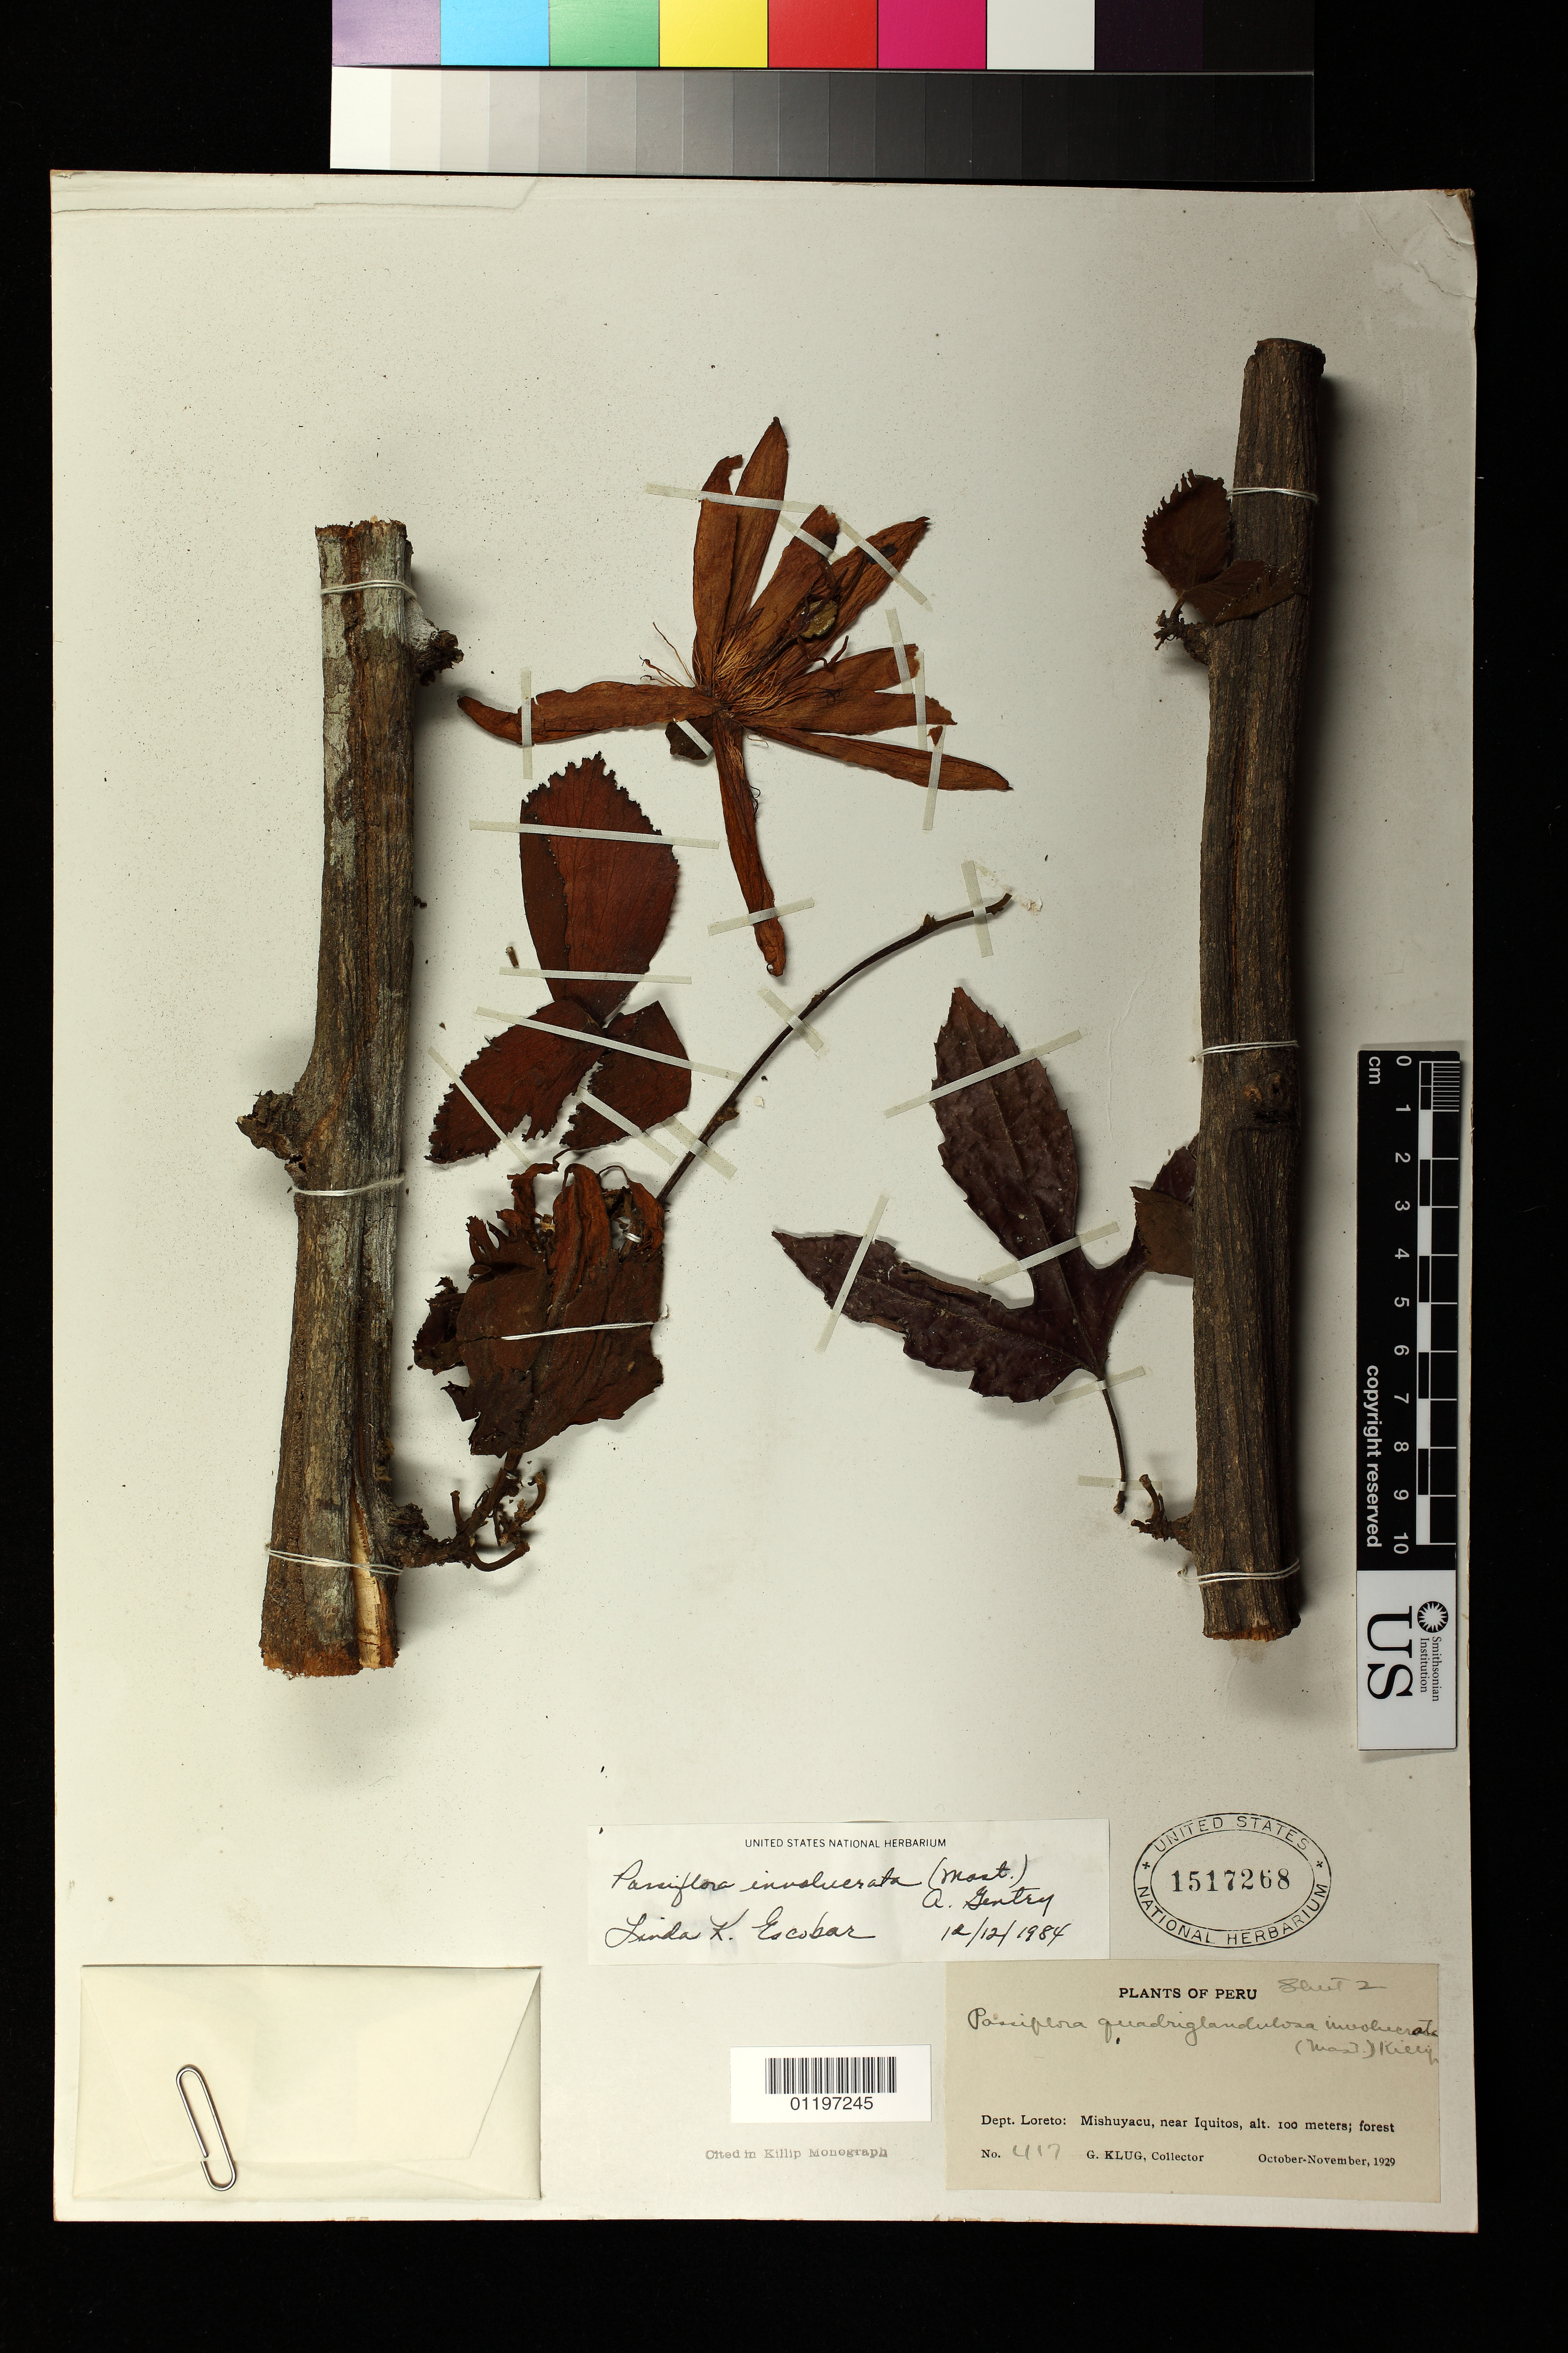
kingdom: Plantae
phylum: Tracheophyta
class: Magnoliopsida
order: Malpighiales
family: Passifloraceae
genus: Passiflora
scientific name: Passiflora involucellata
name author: Harms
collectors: G. Klug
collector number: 417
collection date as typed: Oct 1929 to -- Nov 1929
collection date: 1929-10/1929-11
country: Peru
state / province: Loreto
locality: Dept. Loreto: Mishuyacu, near Iquitos.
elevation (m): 100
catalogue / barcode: US 1517268